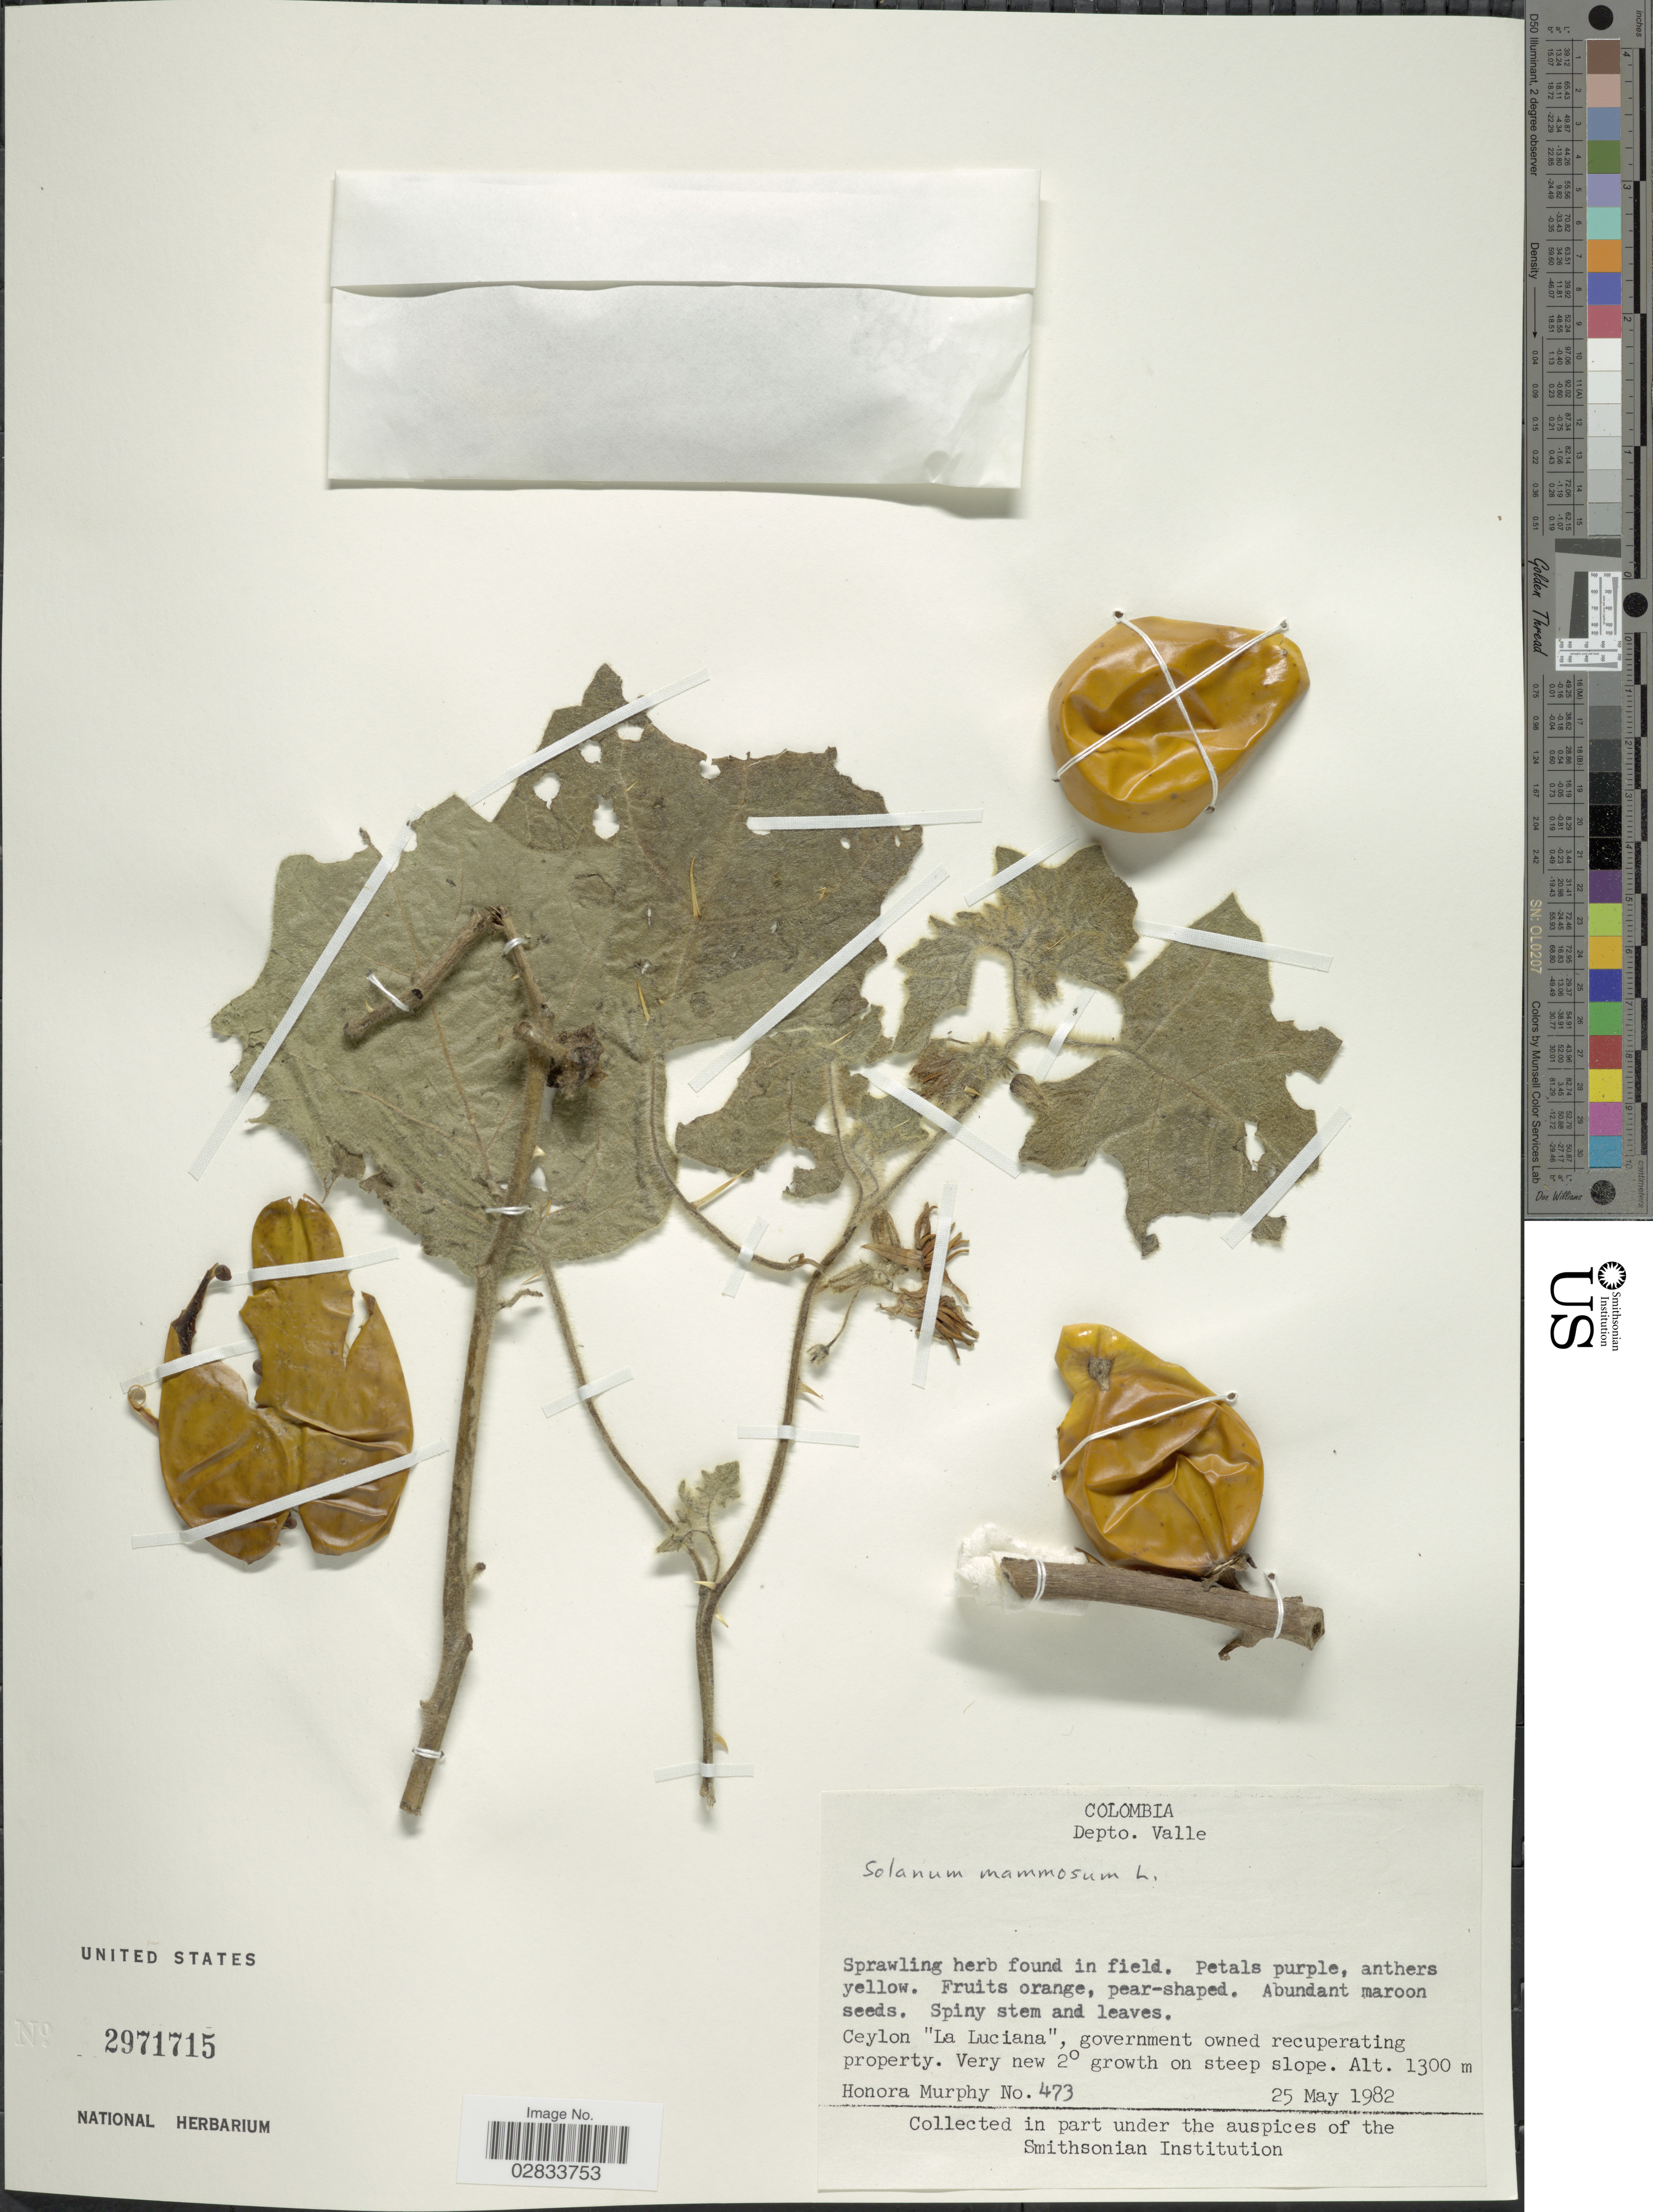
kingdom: Plantae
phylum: Tracheophyta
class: Magnoliopsida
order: Solanales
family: Solanaceae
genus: Solanum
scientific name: Solanum mammosum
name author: L.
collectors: H. Murphy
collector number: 473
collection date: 1982-05-25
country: Colombia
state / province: Valle del Cauca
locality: Depto. Valle, Ceylon "La Luciana" government owned recuperating property.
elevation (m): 1300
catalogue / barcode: US 2971715